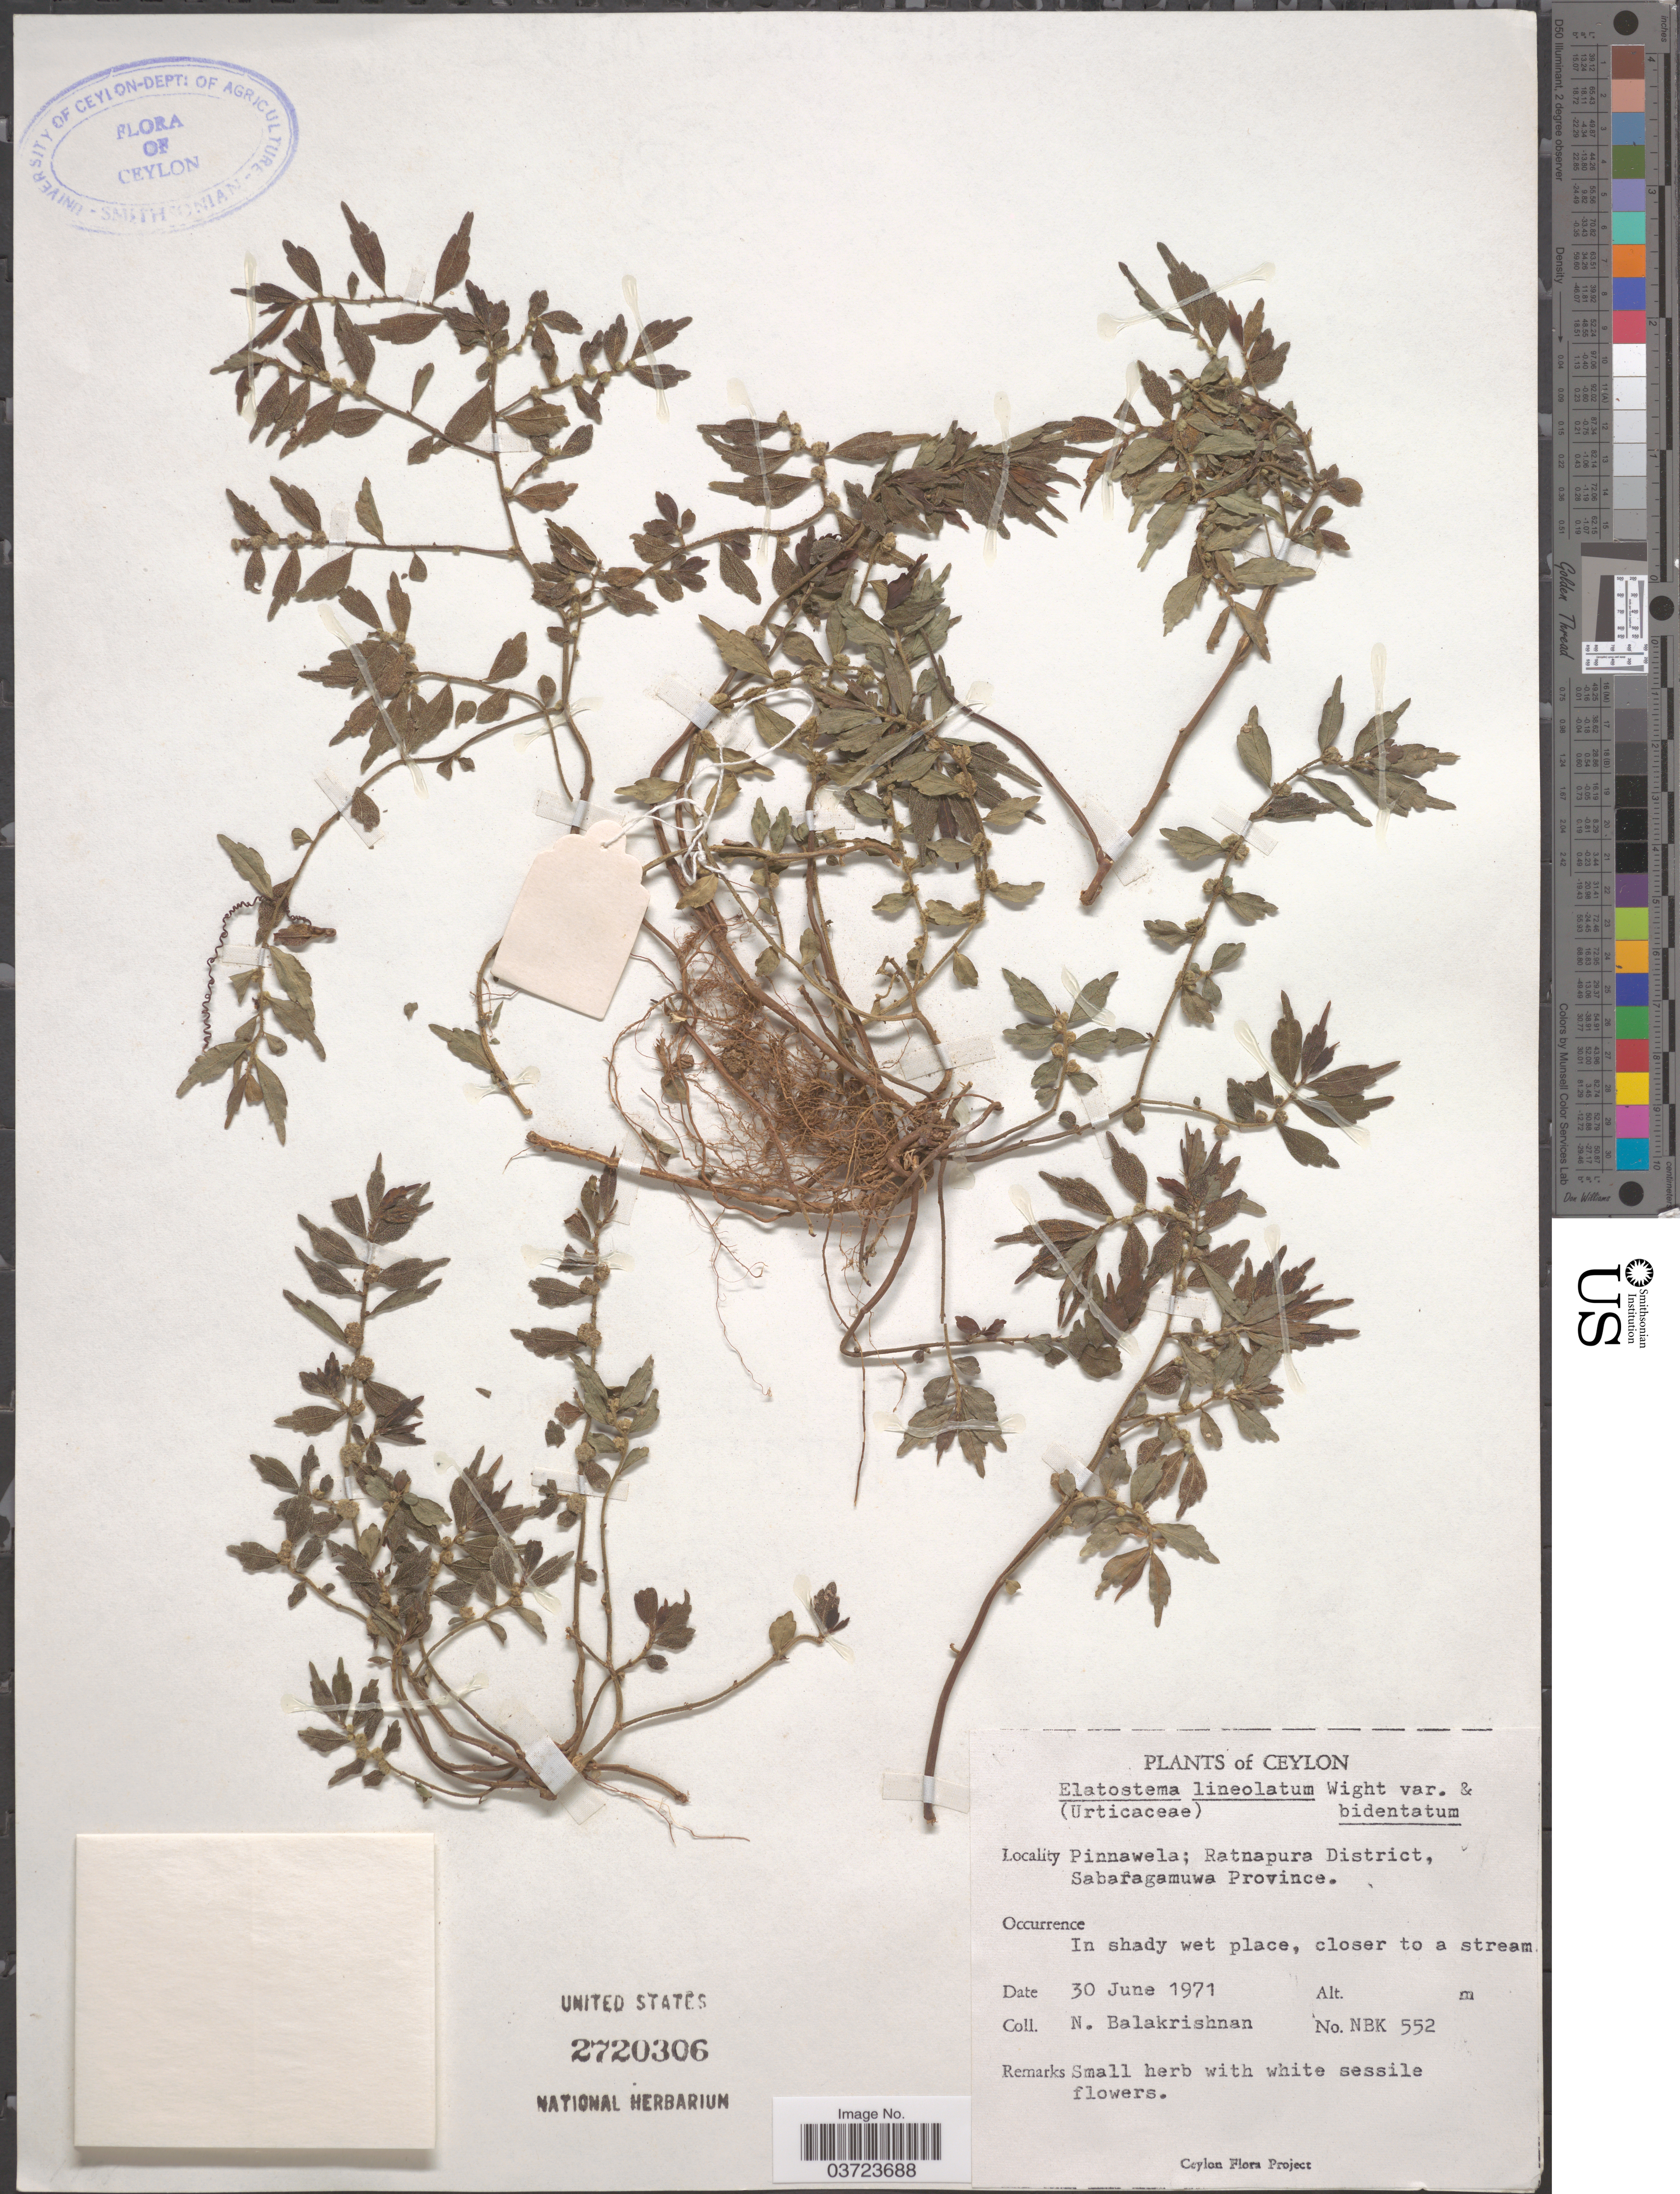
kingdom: Plantae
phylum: Tracheophyta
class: Magnoliopsida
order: Rosales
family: Urticaceae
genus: Elatostema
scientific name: Elatostema lineolatum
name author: Wight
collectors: N. Balakrishnan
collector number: NBK 552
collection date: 1971-06-30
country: Sri Lanka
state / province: Sabaragamuwa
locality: Ceylon. Pinnawela: Ratnapura District.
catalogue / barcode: US 2720306